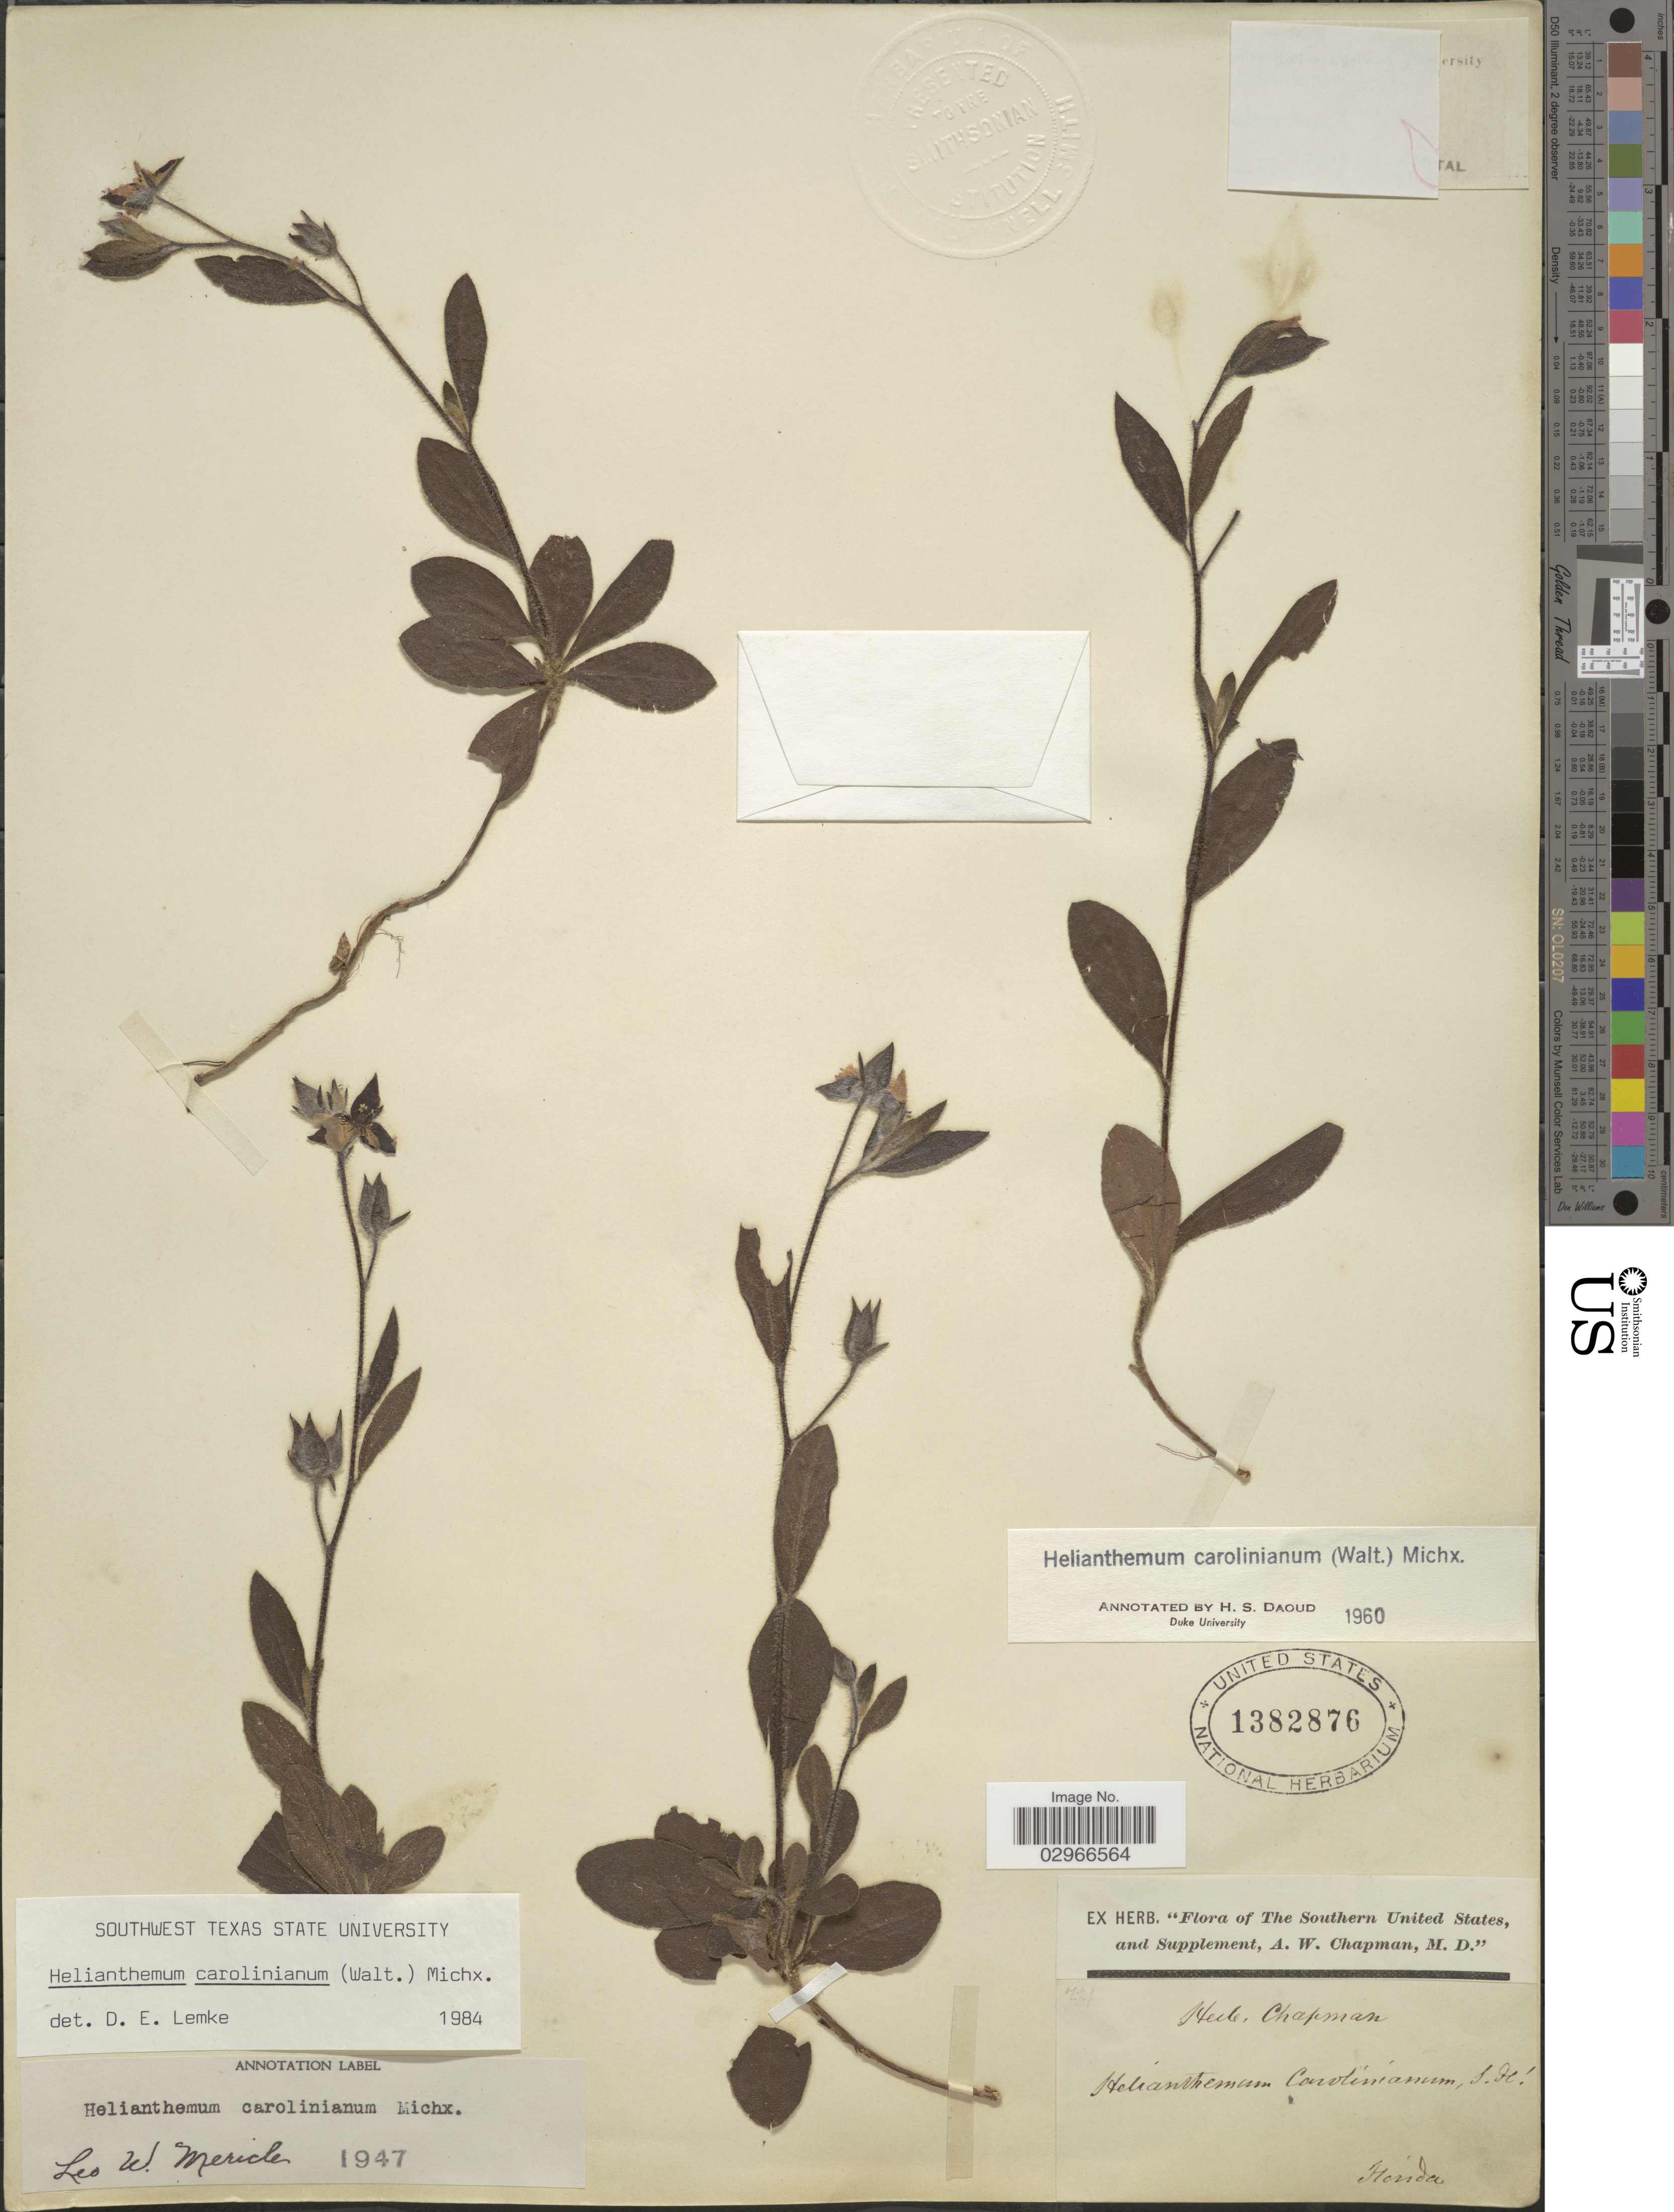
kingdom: Plantae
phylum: Tracheophyta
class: Magnoliopsida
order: Malvales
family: Cistaceae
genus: Helianthemum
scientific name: Helianthemum carolinianum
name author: (Walter) Michx.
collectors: ex herb. A.W. Chapman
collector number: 731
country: United States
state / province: Florida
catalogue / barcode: US 1382876